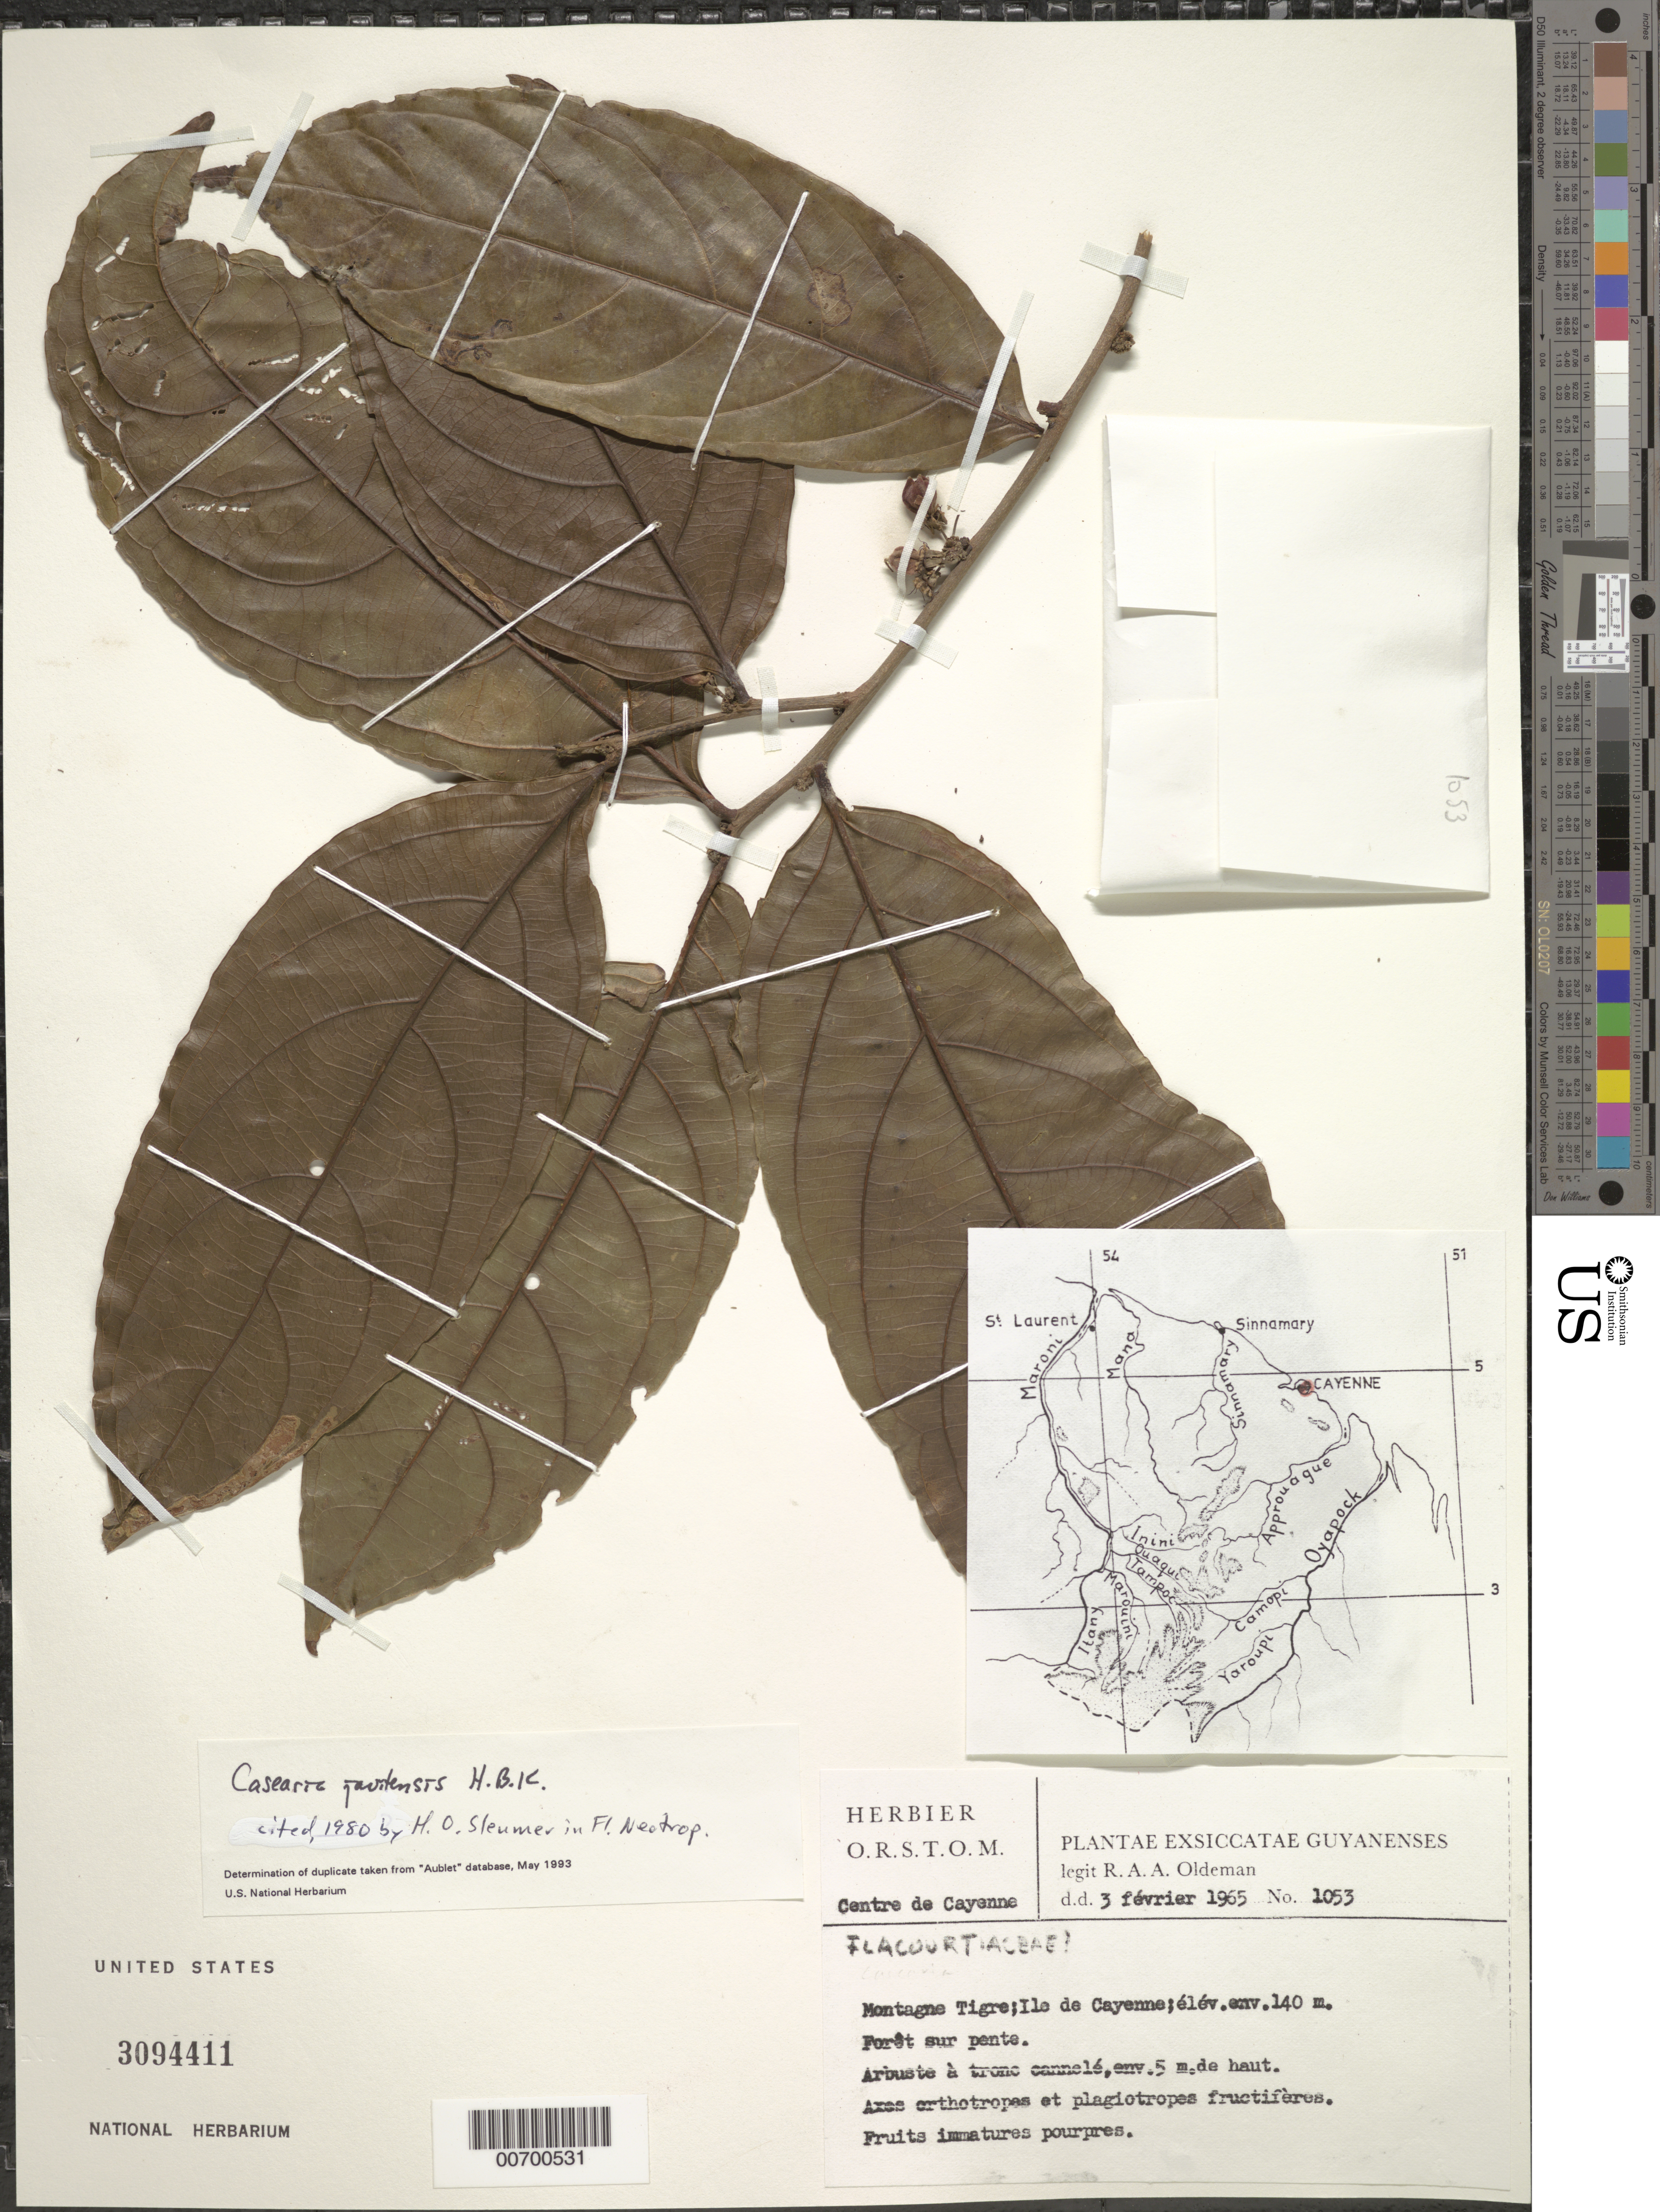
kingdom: Plantae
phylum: Tracheophyta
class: Magnoliopsida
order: Malpighiales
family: Salicaceae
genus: Piparea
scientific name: Piparea multiflora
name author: C.F. Gaertn.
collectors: R. Oldeman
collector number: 1053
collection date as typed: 3-Feb-65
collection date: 1965-02-03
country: French Guiana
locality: Montagne Tigre, Ile de Cayenne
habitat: Forest on slope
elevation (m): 140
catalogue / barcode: US 3094411